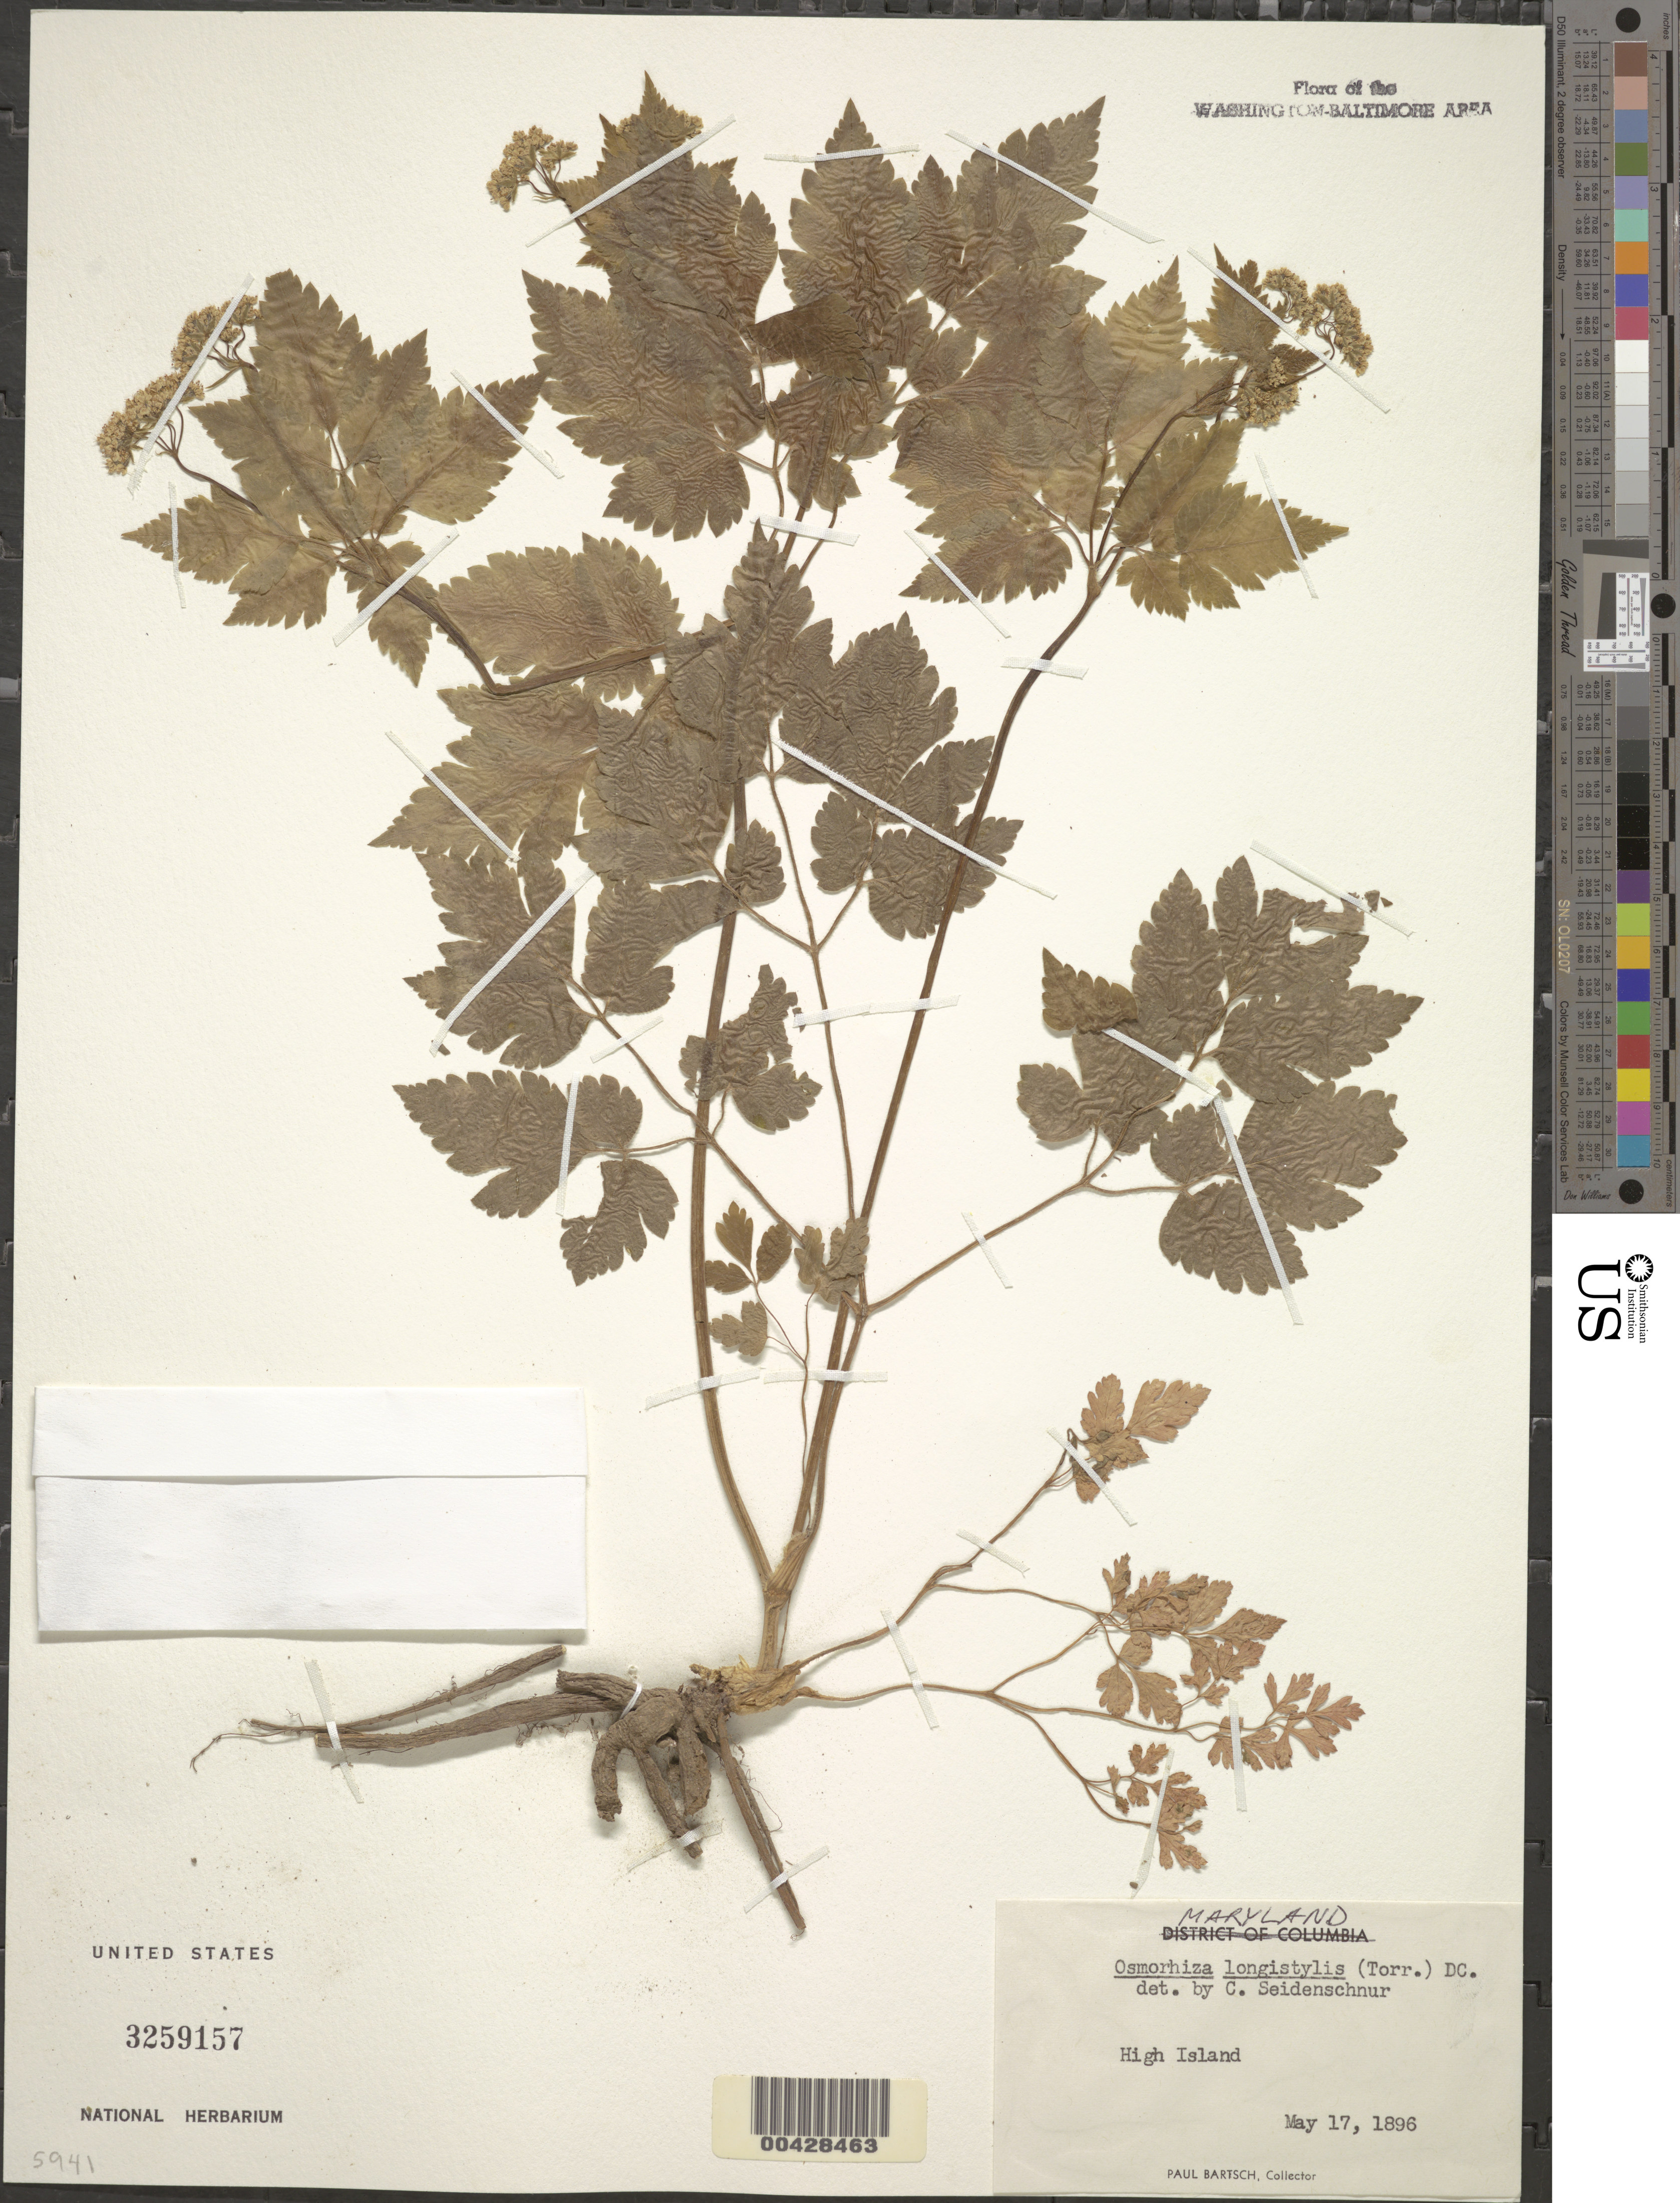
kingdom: Plantae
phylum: Tracheophyta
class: Magnoliopsida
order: Apiales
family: Apiaceae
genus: Osmorhiza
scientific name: Osmorhiza longistylis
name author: (Torr.) DC.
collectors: P. Bartsch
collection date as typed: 17 May 1896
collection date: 1896-05-17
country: United States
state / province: Maryland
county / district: Montgomery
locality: High Island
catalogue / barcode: US 3259157